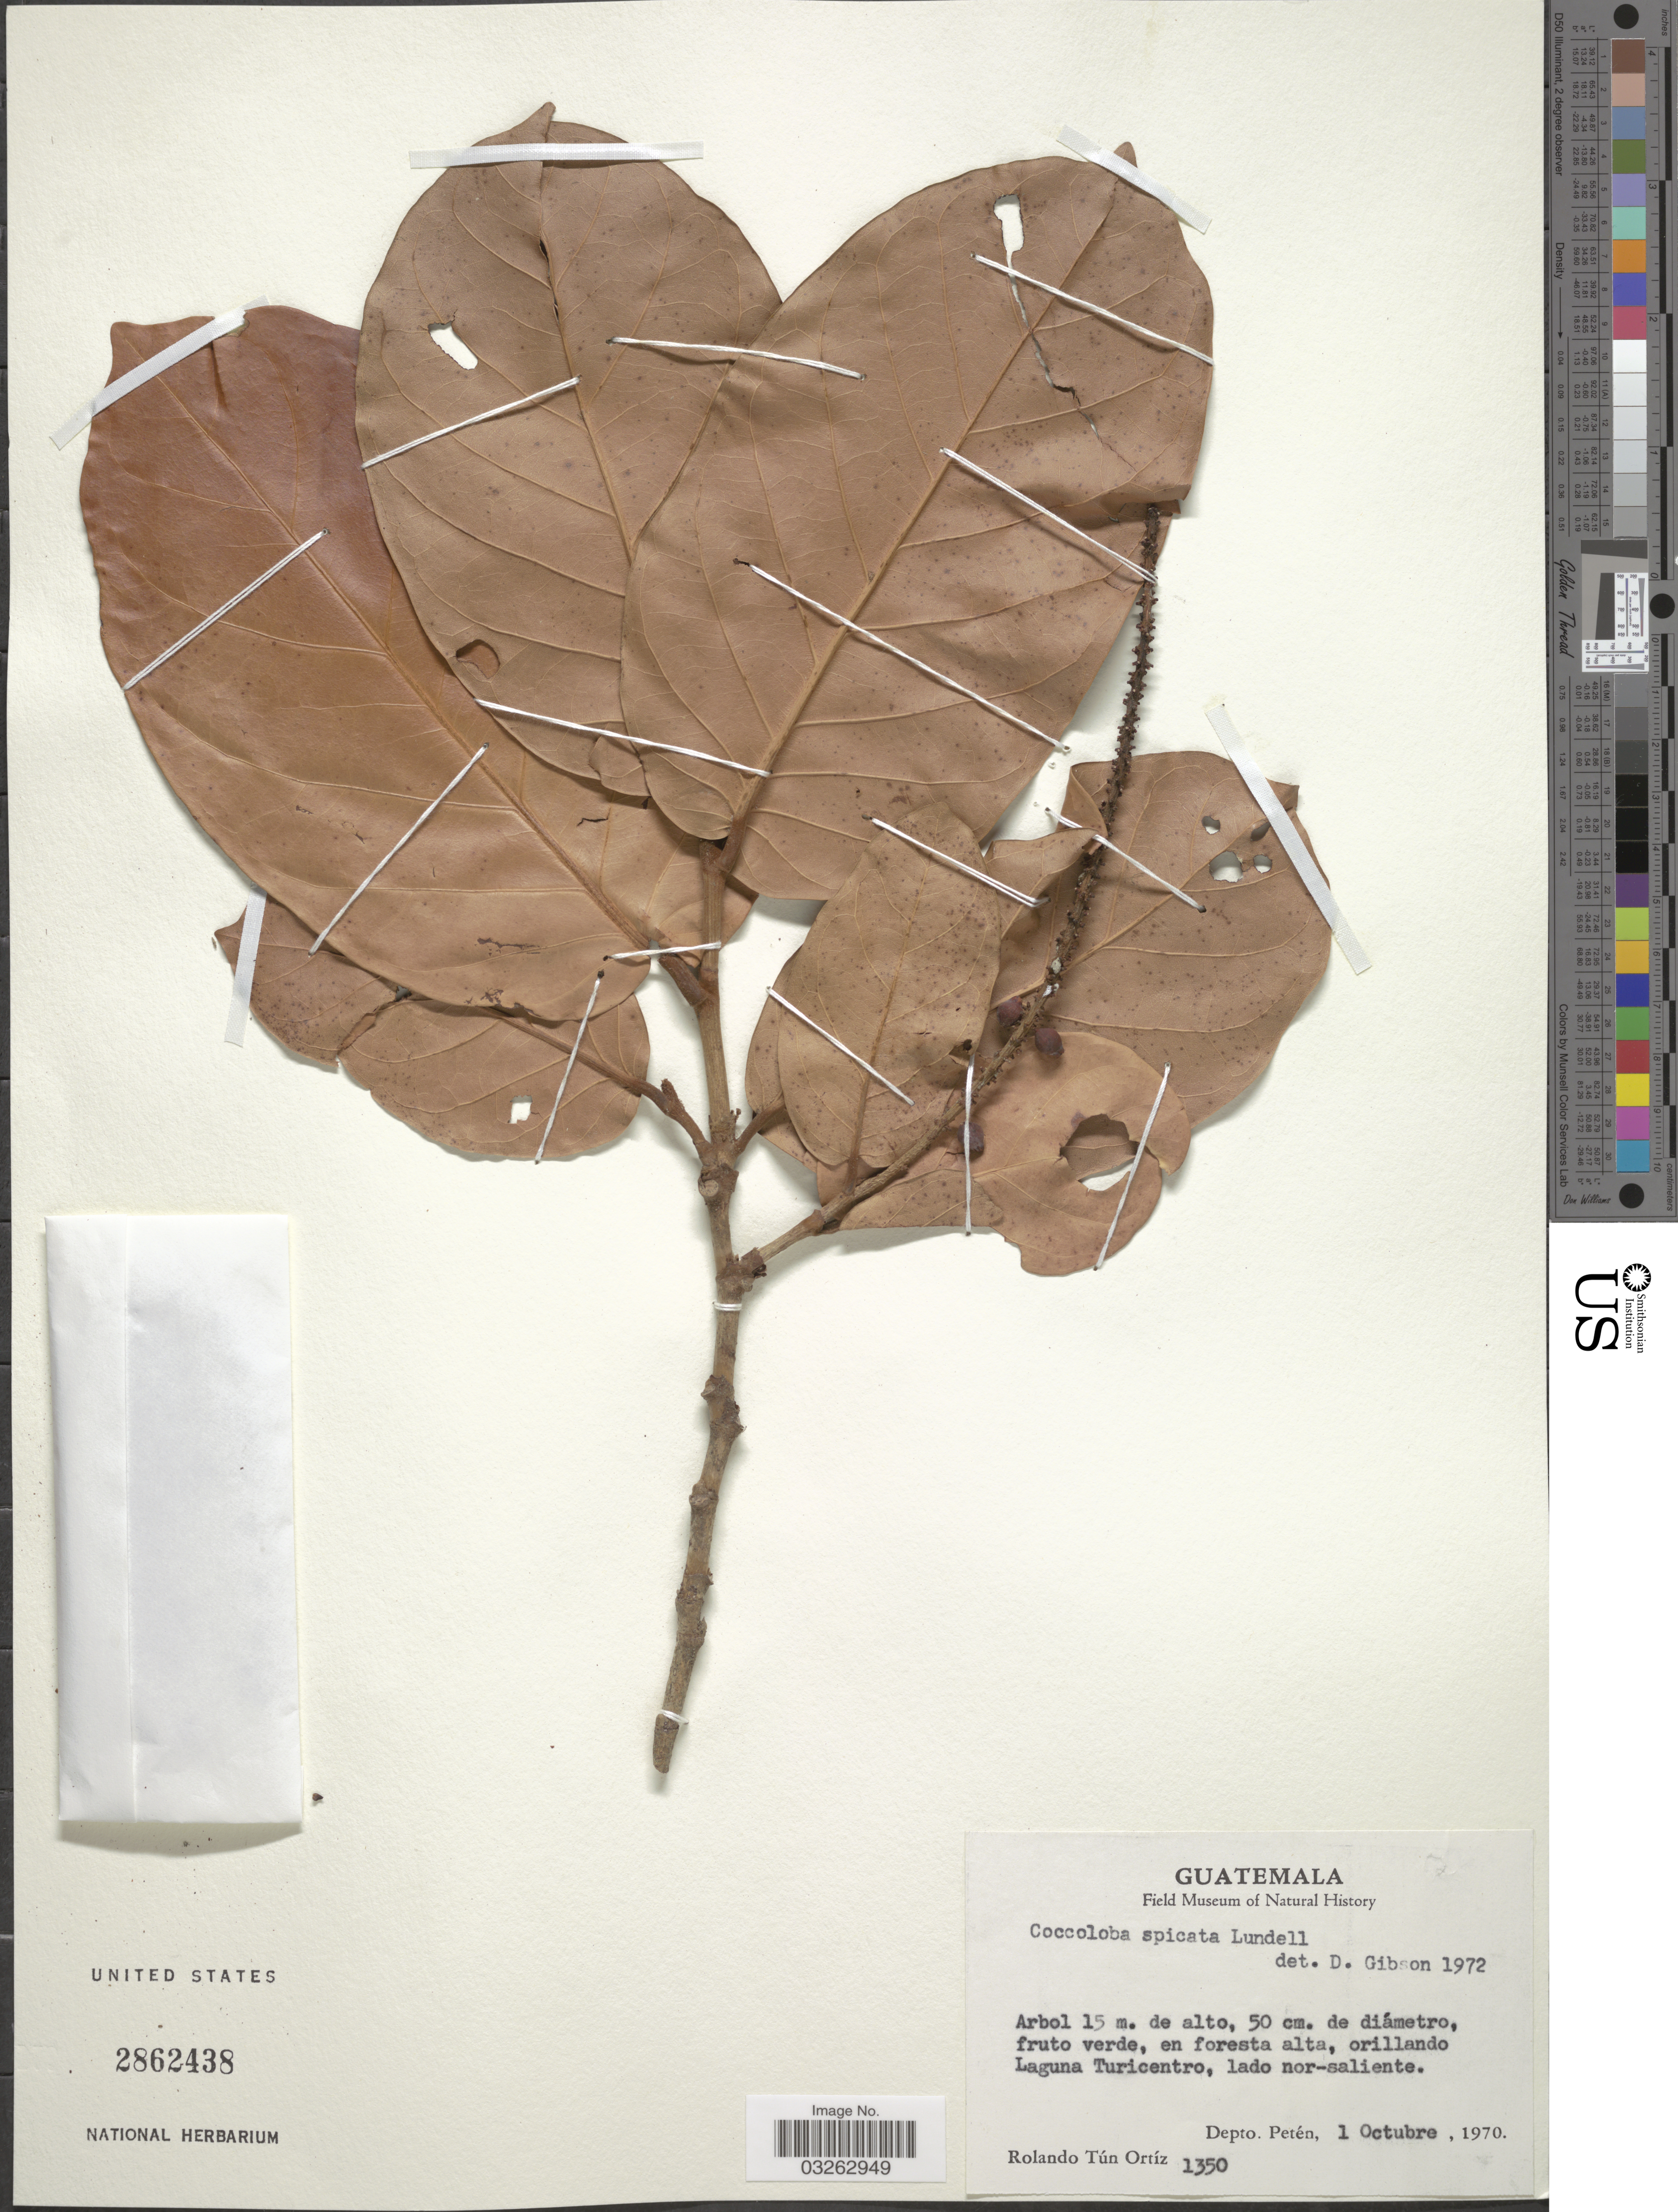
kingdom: Plantae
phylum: Tracheophyta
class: Magnoliopsida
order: Caryophyllales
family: Polygonaceae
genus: Coccoloba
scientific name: Coccoloba spicata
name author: Lundell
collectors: R. Ortiz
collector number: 1350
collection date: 1970-10-01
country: Guatemala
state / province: El Petén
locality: Orillando Laguna Turicentro, lado nor-saliente. Depto. Petén.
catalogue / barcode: US 2862438